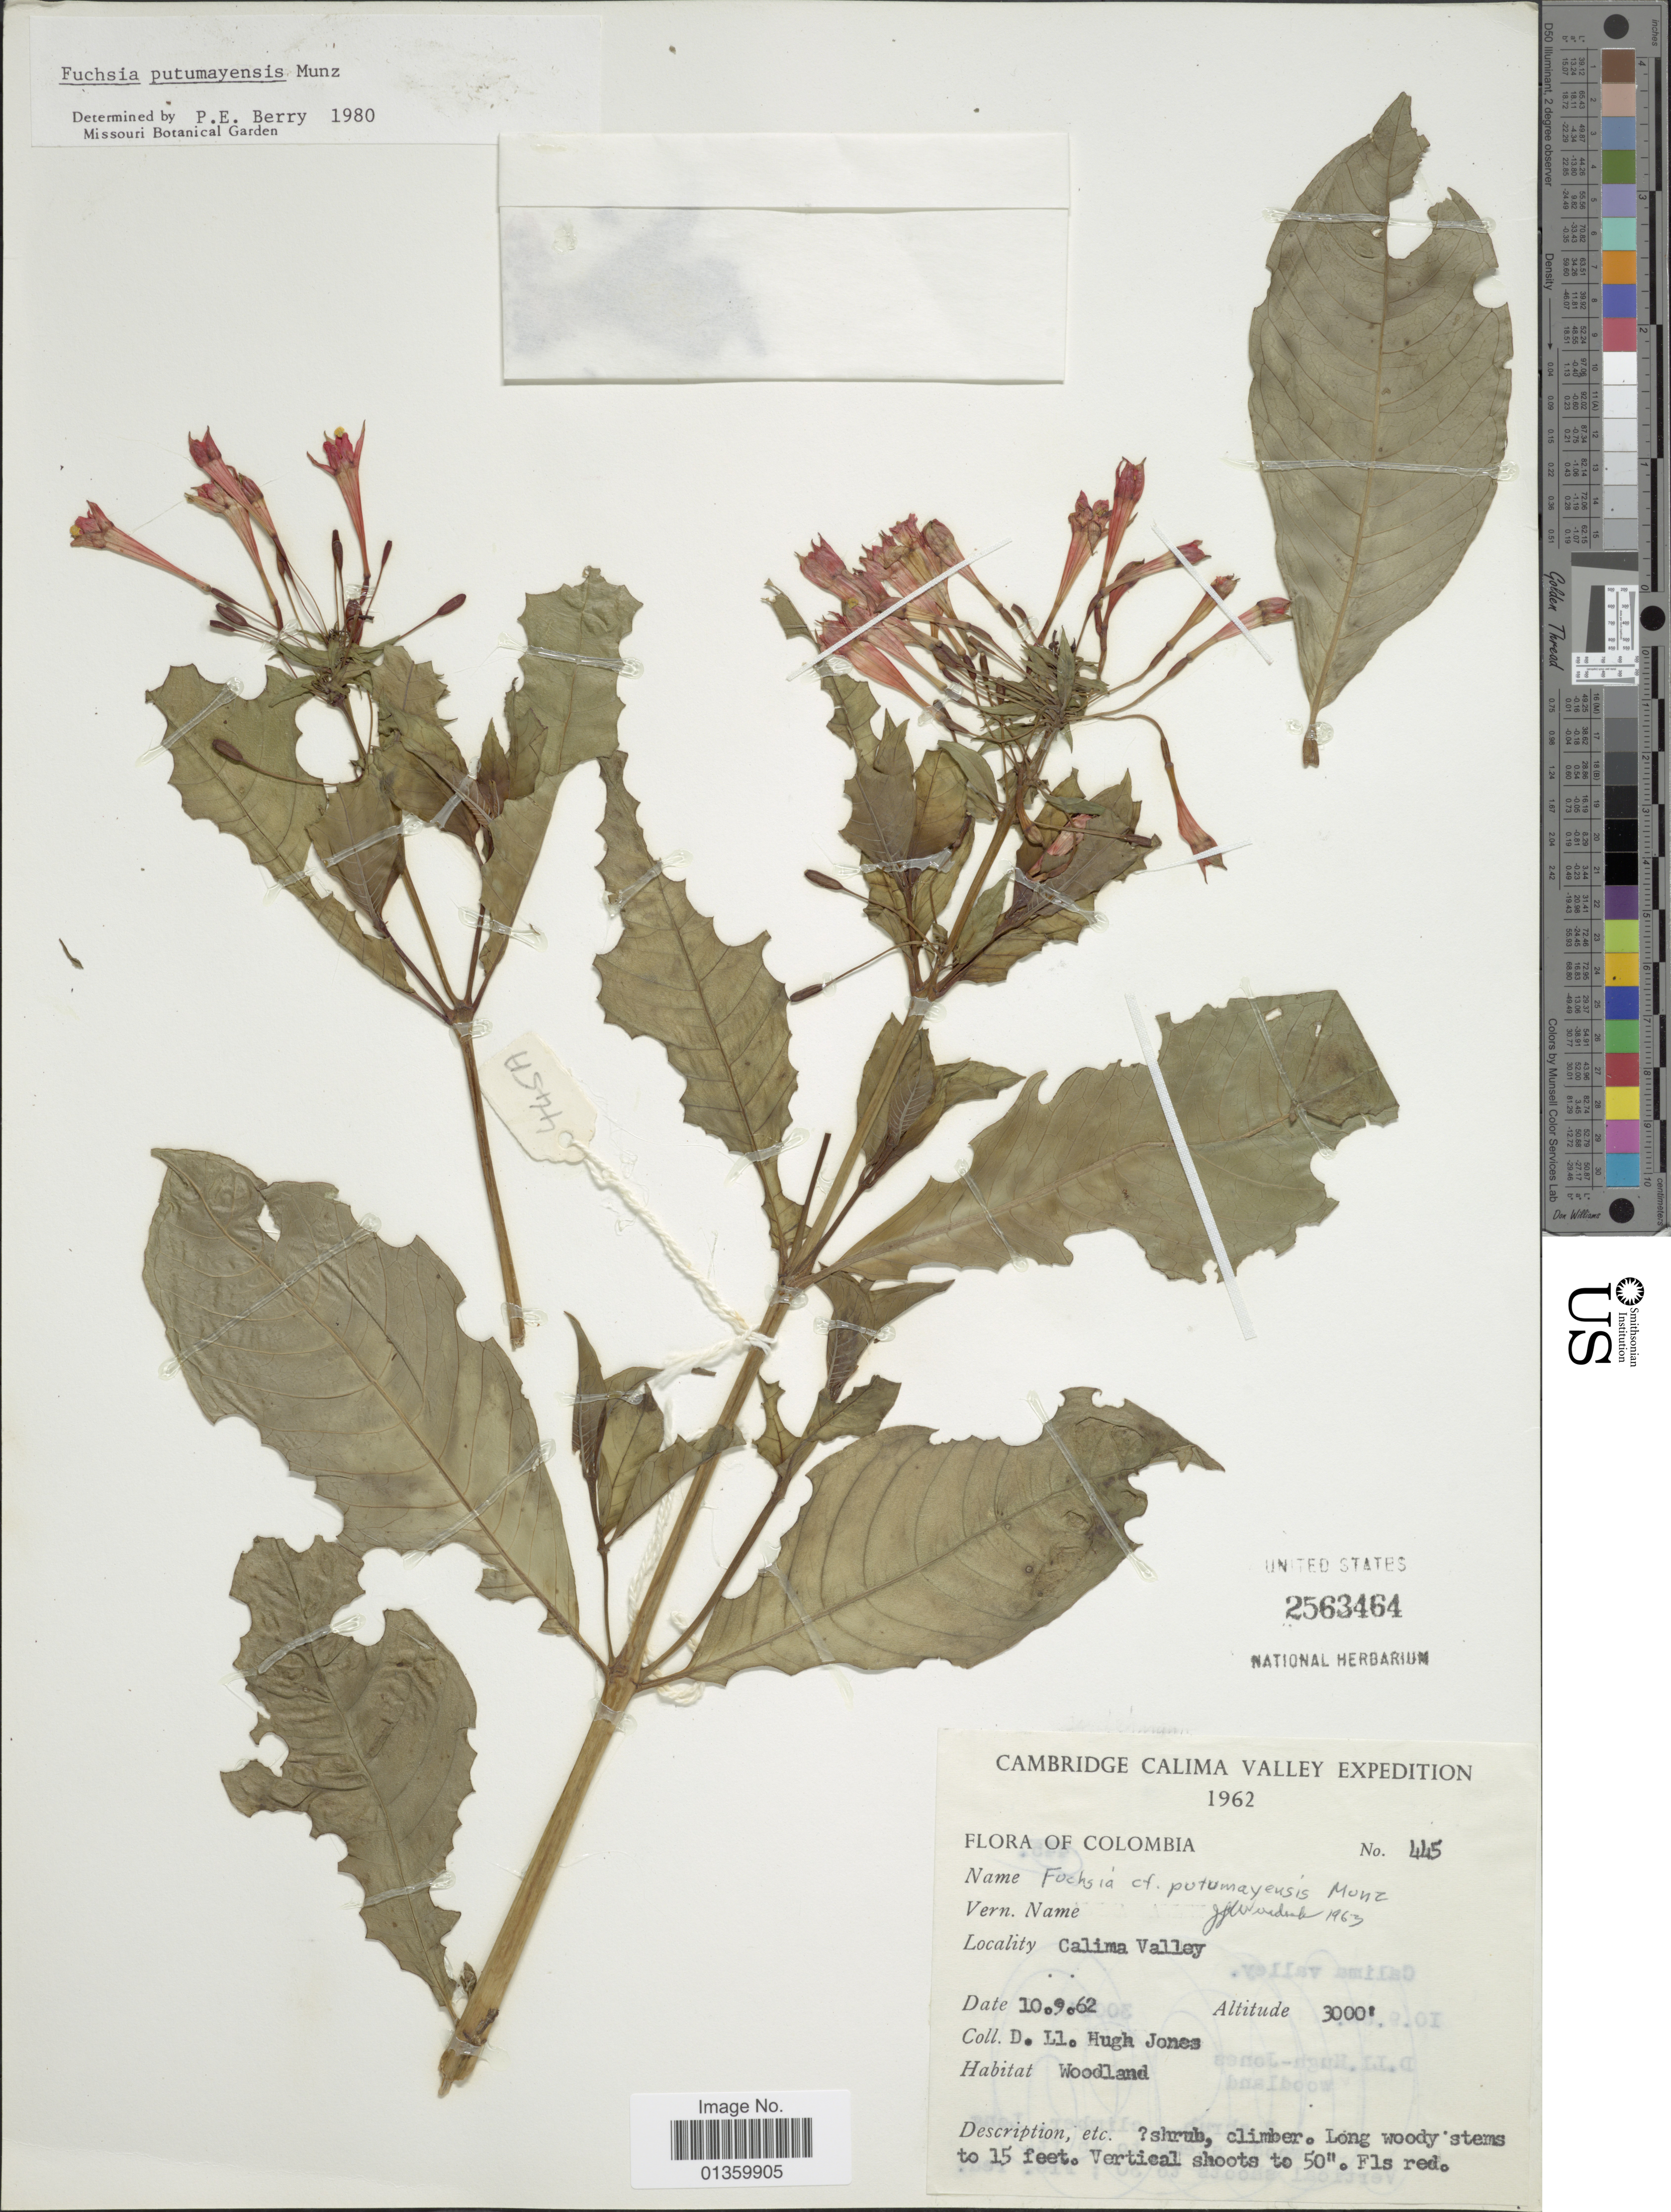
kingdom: Plantae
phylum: Tracheophyta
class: Magnoliopsida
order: Myrtales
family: Onagraceae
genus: Fuchsia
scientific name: Fuchsia putumayensis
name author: Munz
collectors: D. Hugh-Jones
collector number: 445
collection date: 1962-09-10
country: Colombia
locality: Calima Valley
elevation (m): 914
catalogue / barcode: US 2563464